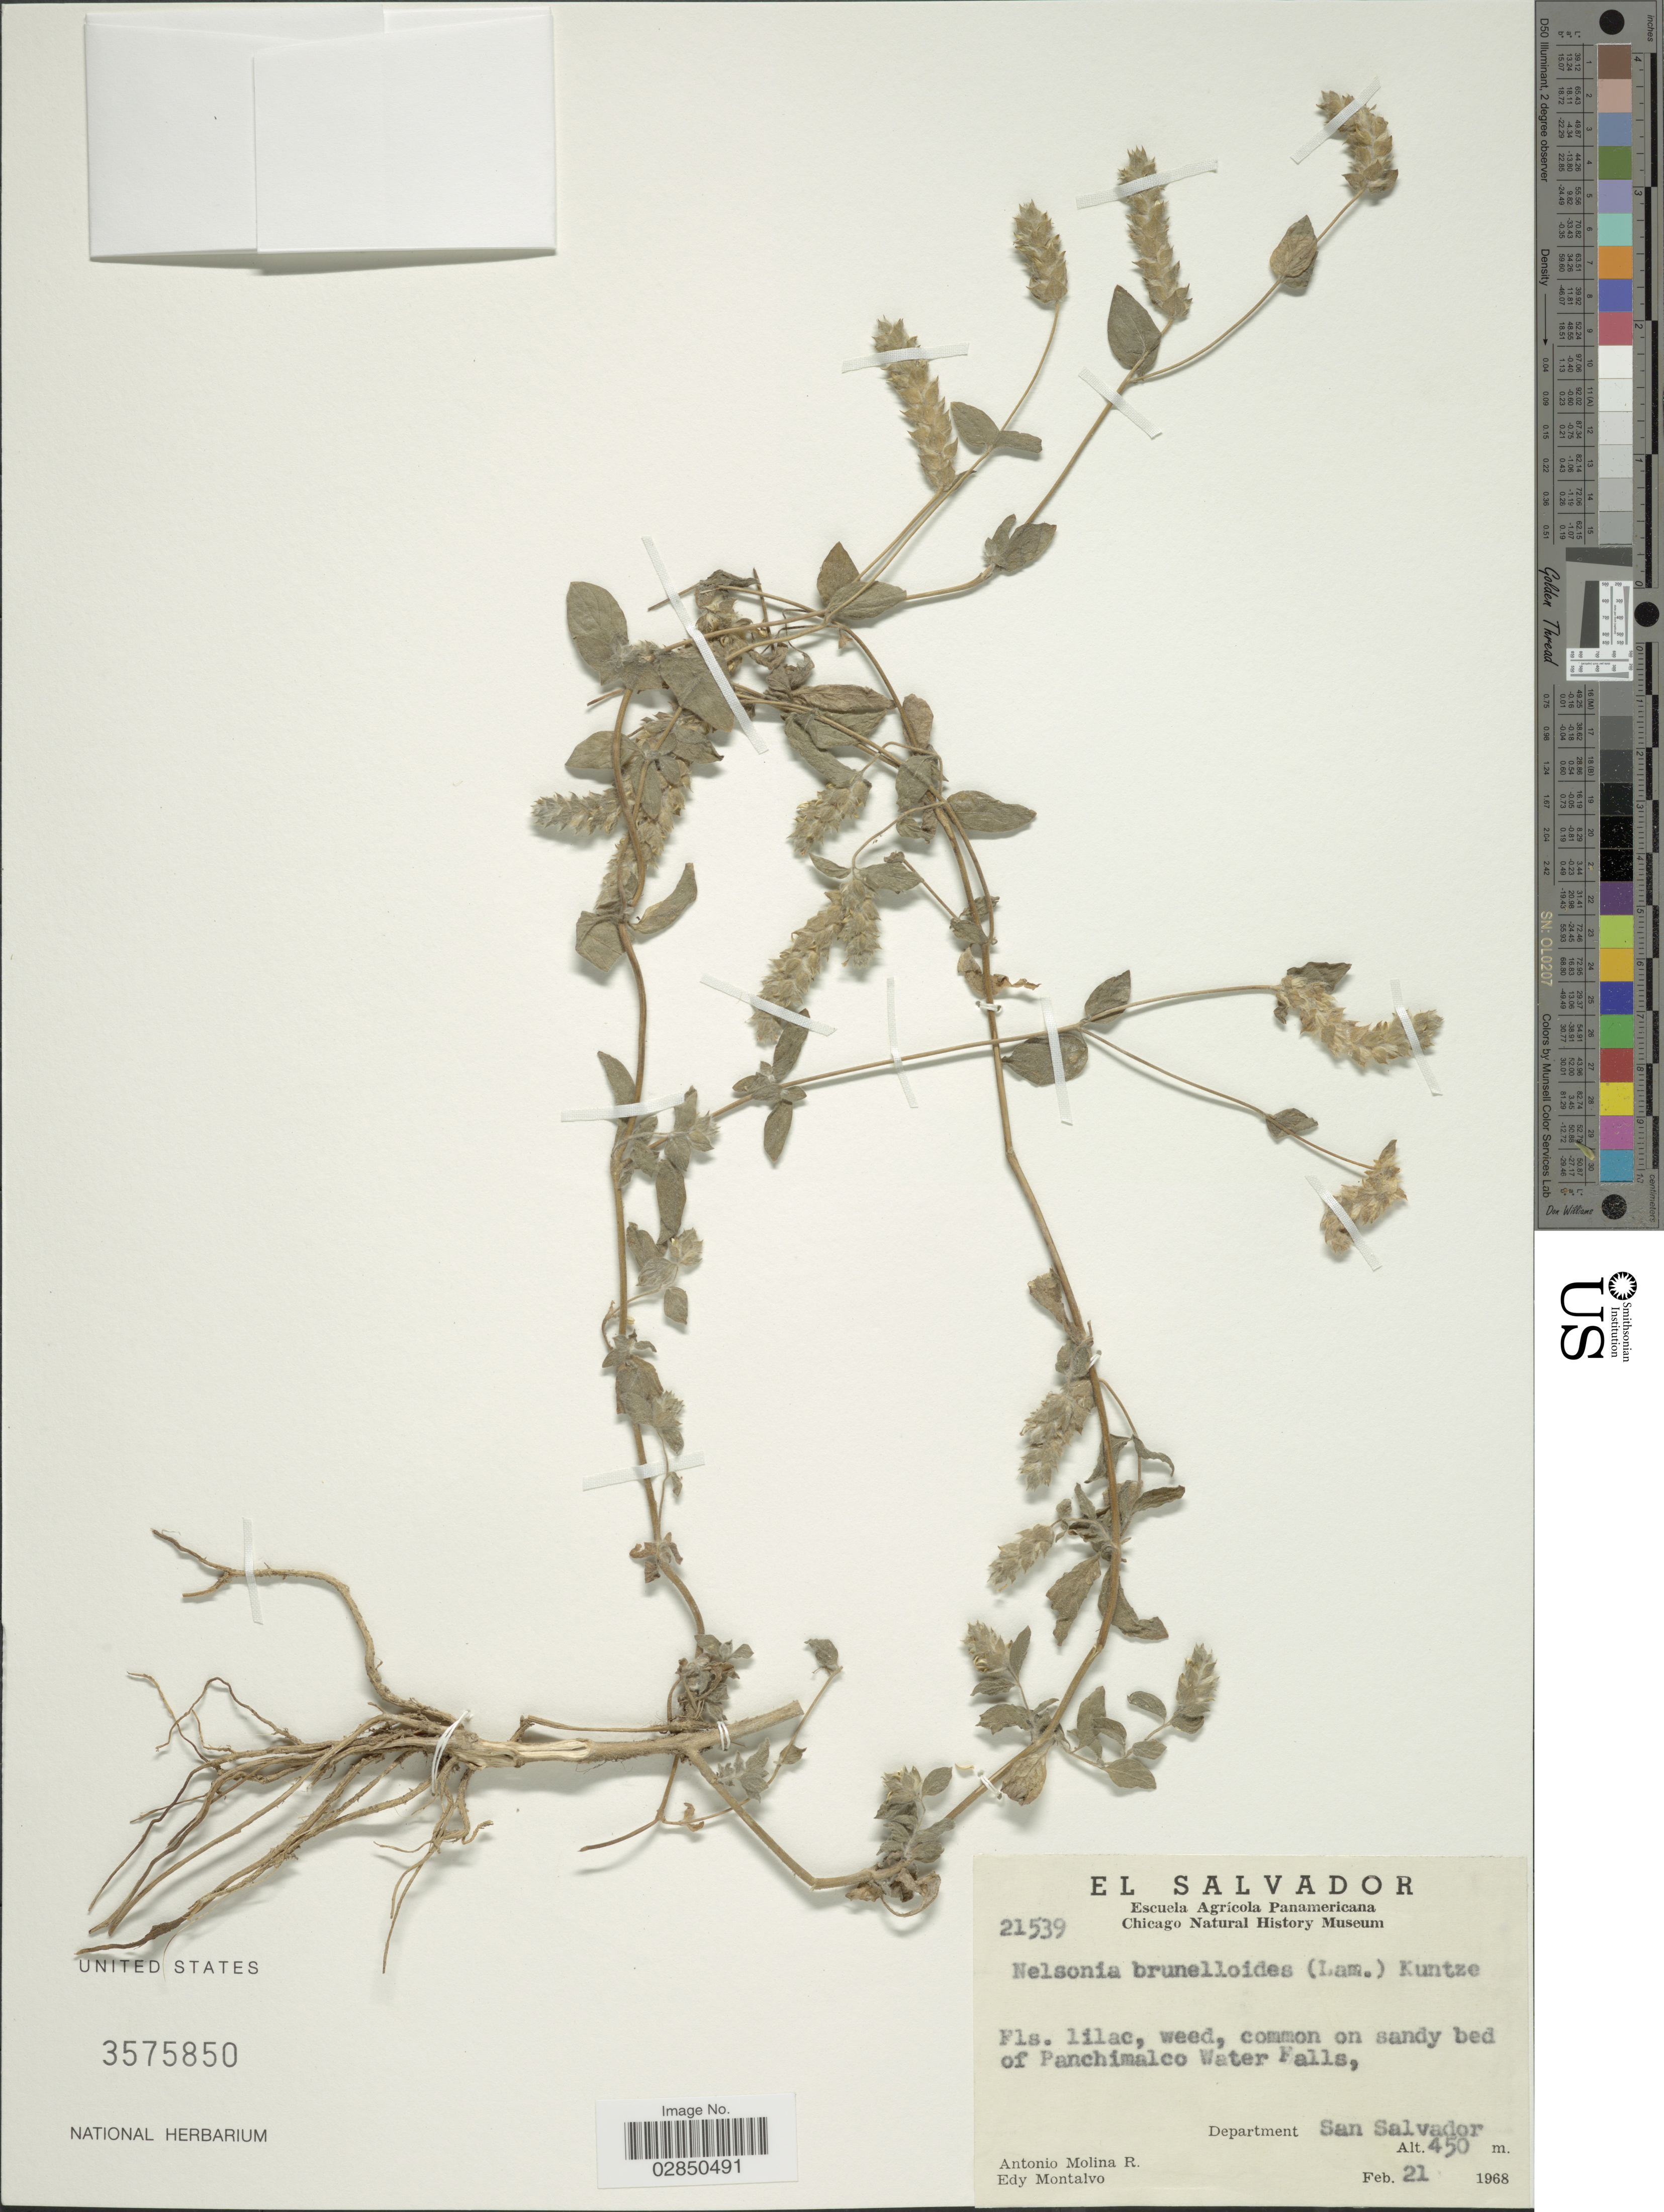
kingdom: Plantae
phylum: Tracheophyta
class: Magnoliopsida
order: Lamiales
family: Acanthaceae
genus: Nelsonia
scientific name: Nelsonia brunelloides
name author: (Lam.) Kuntze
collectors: A. Molina R. & E. A. Montalvo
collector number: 21539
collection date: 1968-02-21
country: El Salvador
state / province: San Salvador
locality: Panchimalco Water Falls, Department San Salvador.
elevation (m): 450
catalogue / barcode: US 3575850